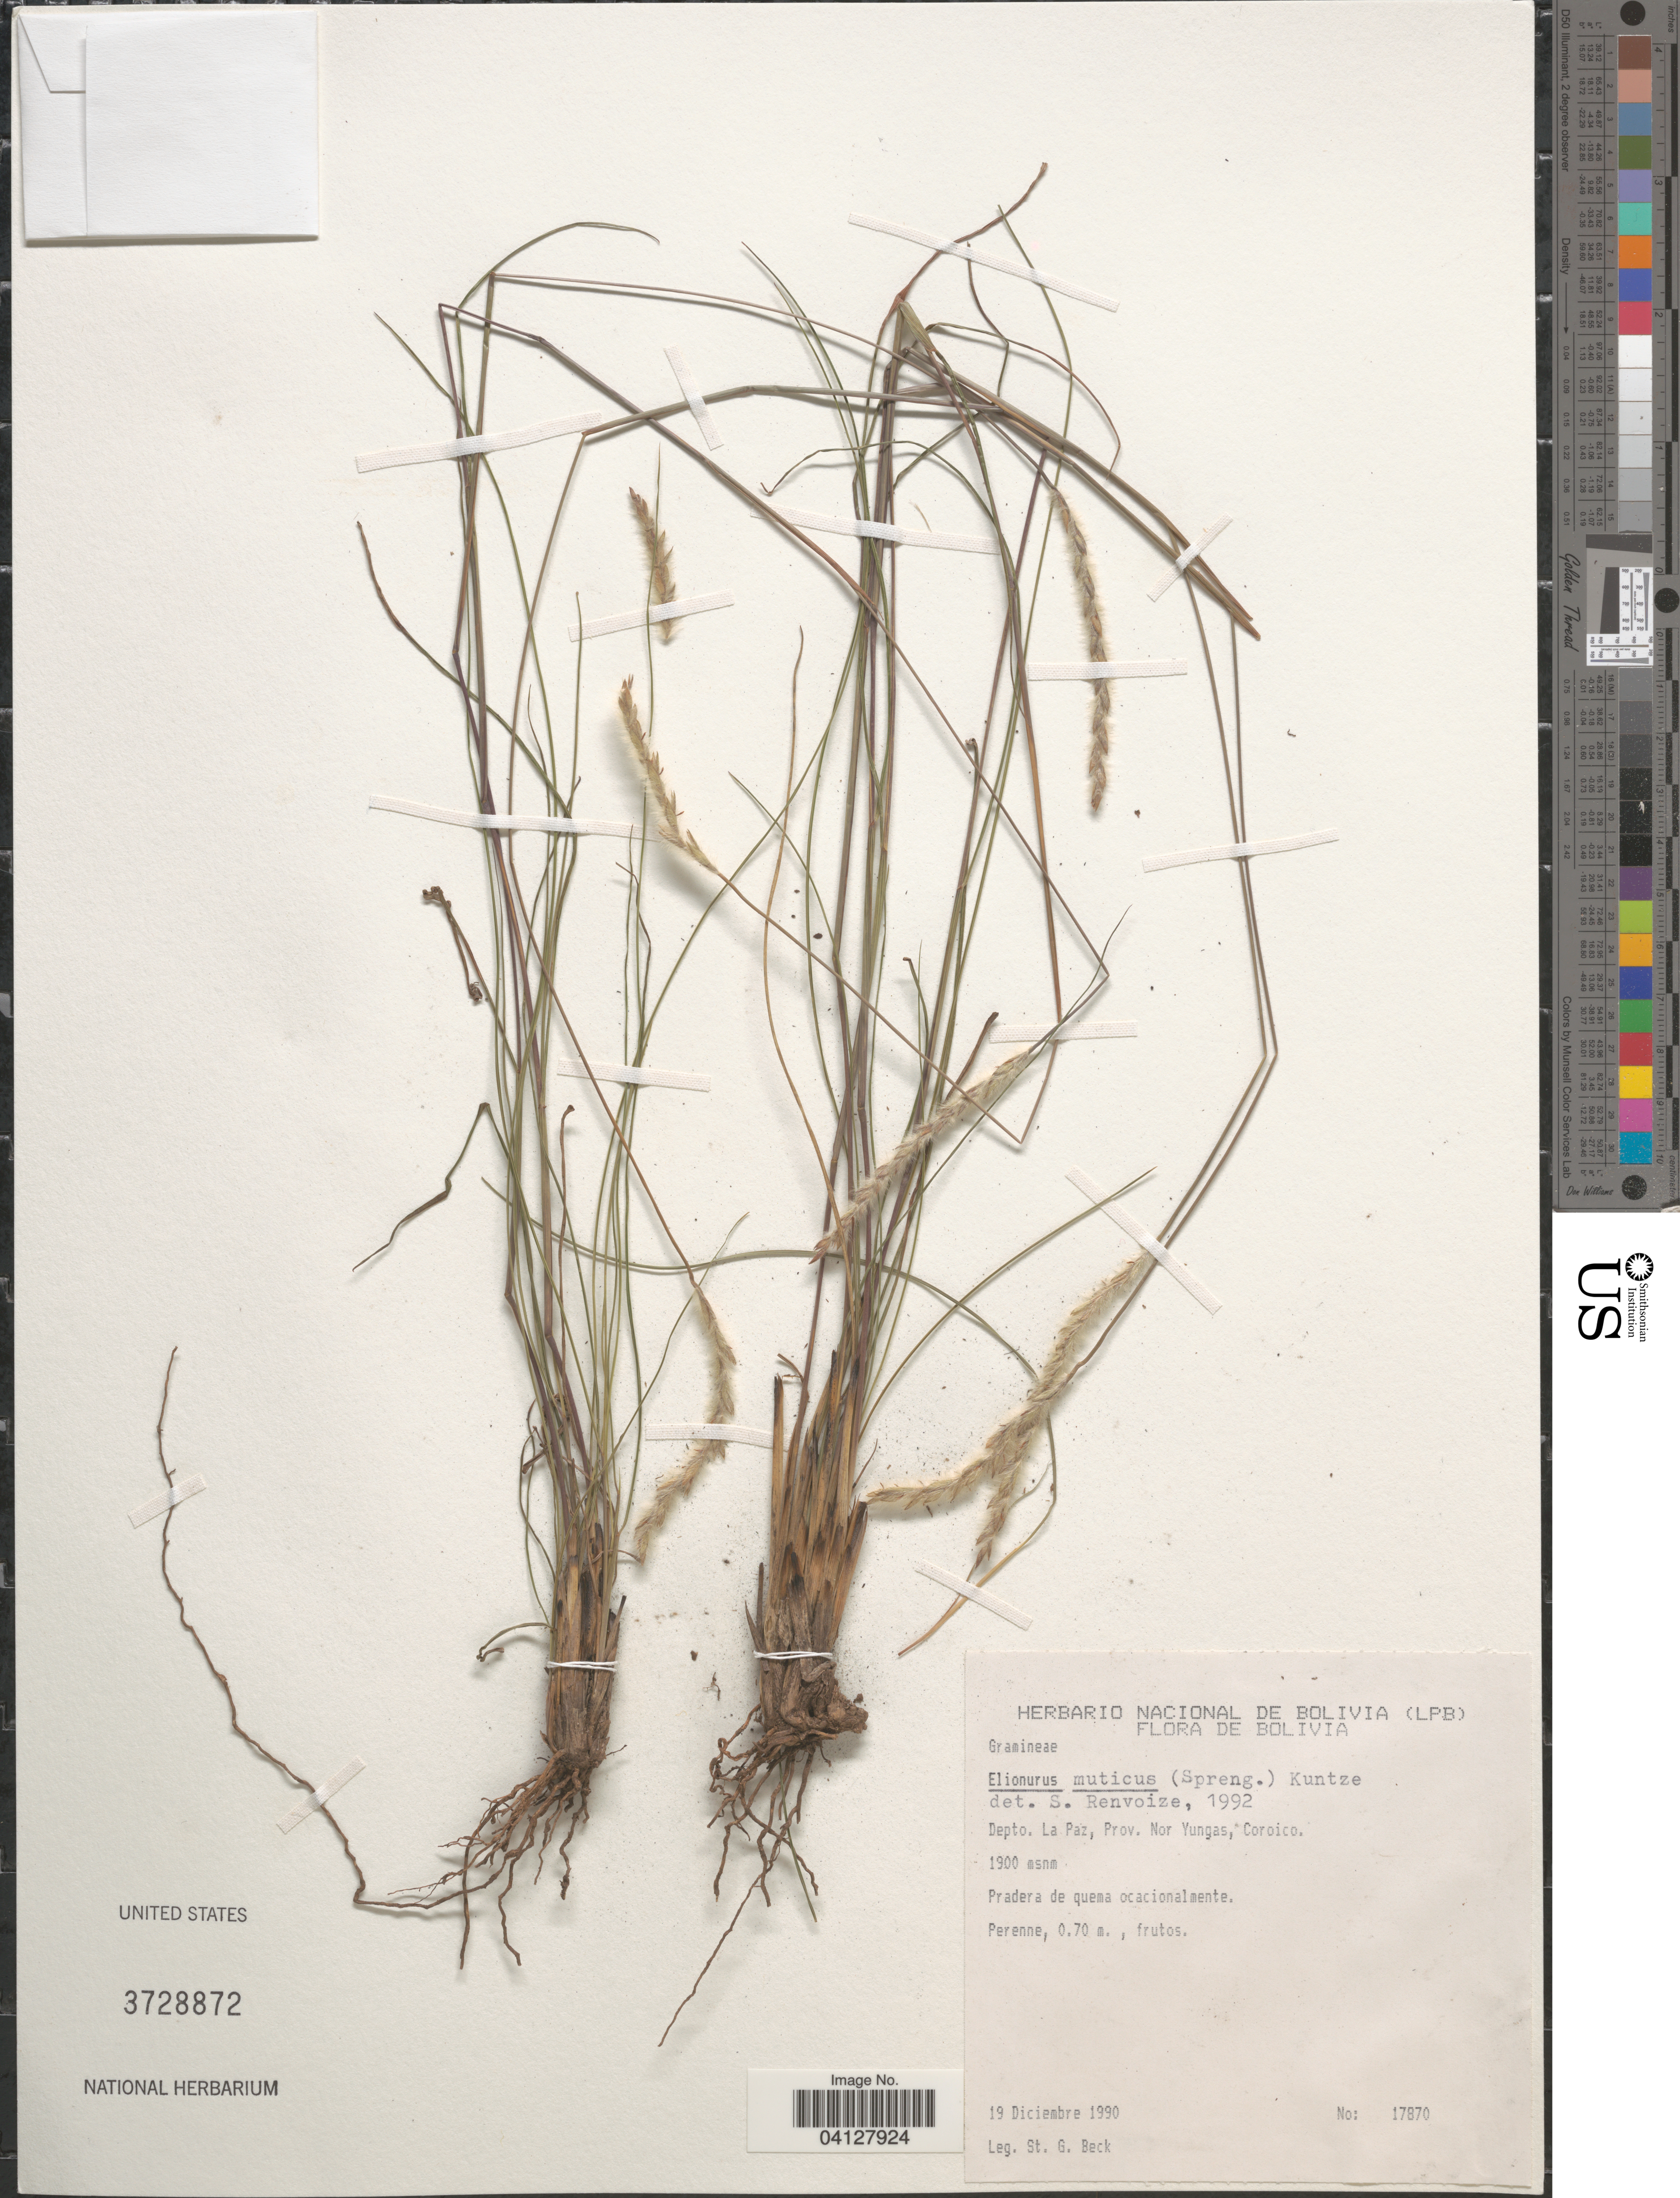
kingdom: Plantae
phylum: Tracheophyta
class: Liliopsida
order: Poales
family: Poaceae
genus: Elionurus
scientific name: Elionurus muticus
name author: (Spreng.) Kuntze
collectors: S. G. Beck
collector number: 17870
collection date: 1990-12-19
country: Bolivia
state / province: La Paz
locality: Depto. La Paz, Prov. Nor Yungas, Coroico.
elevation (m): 1900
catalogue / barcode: US 3728872